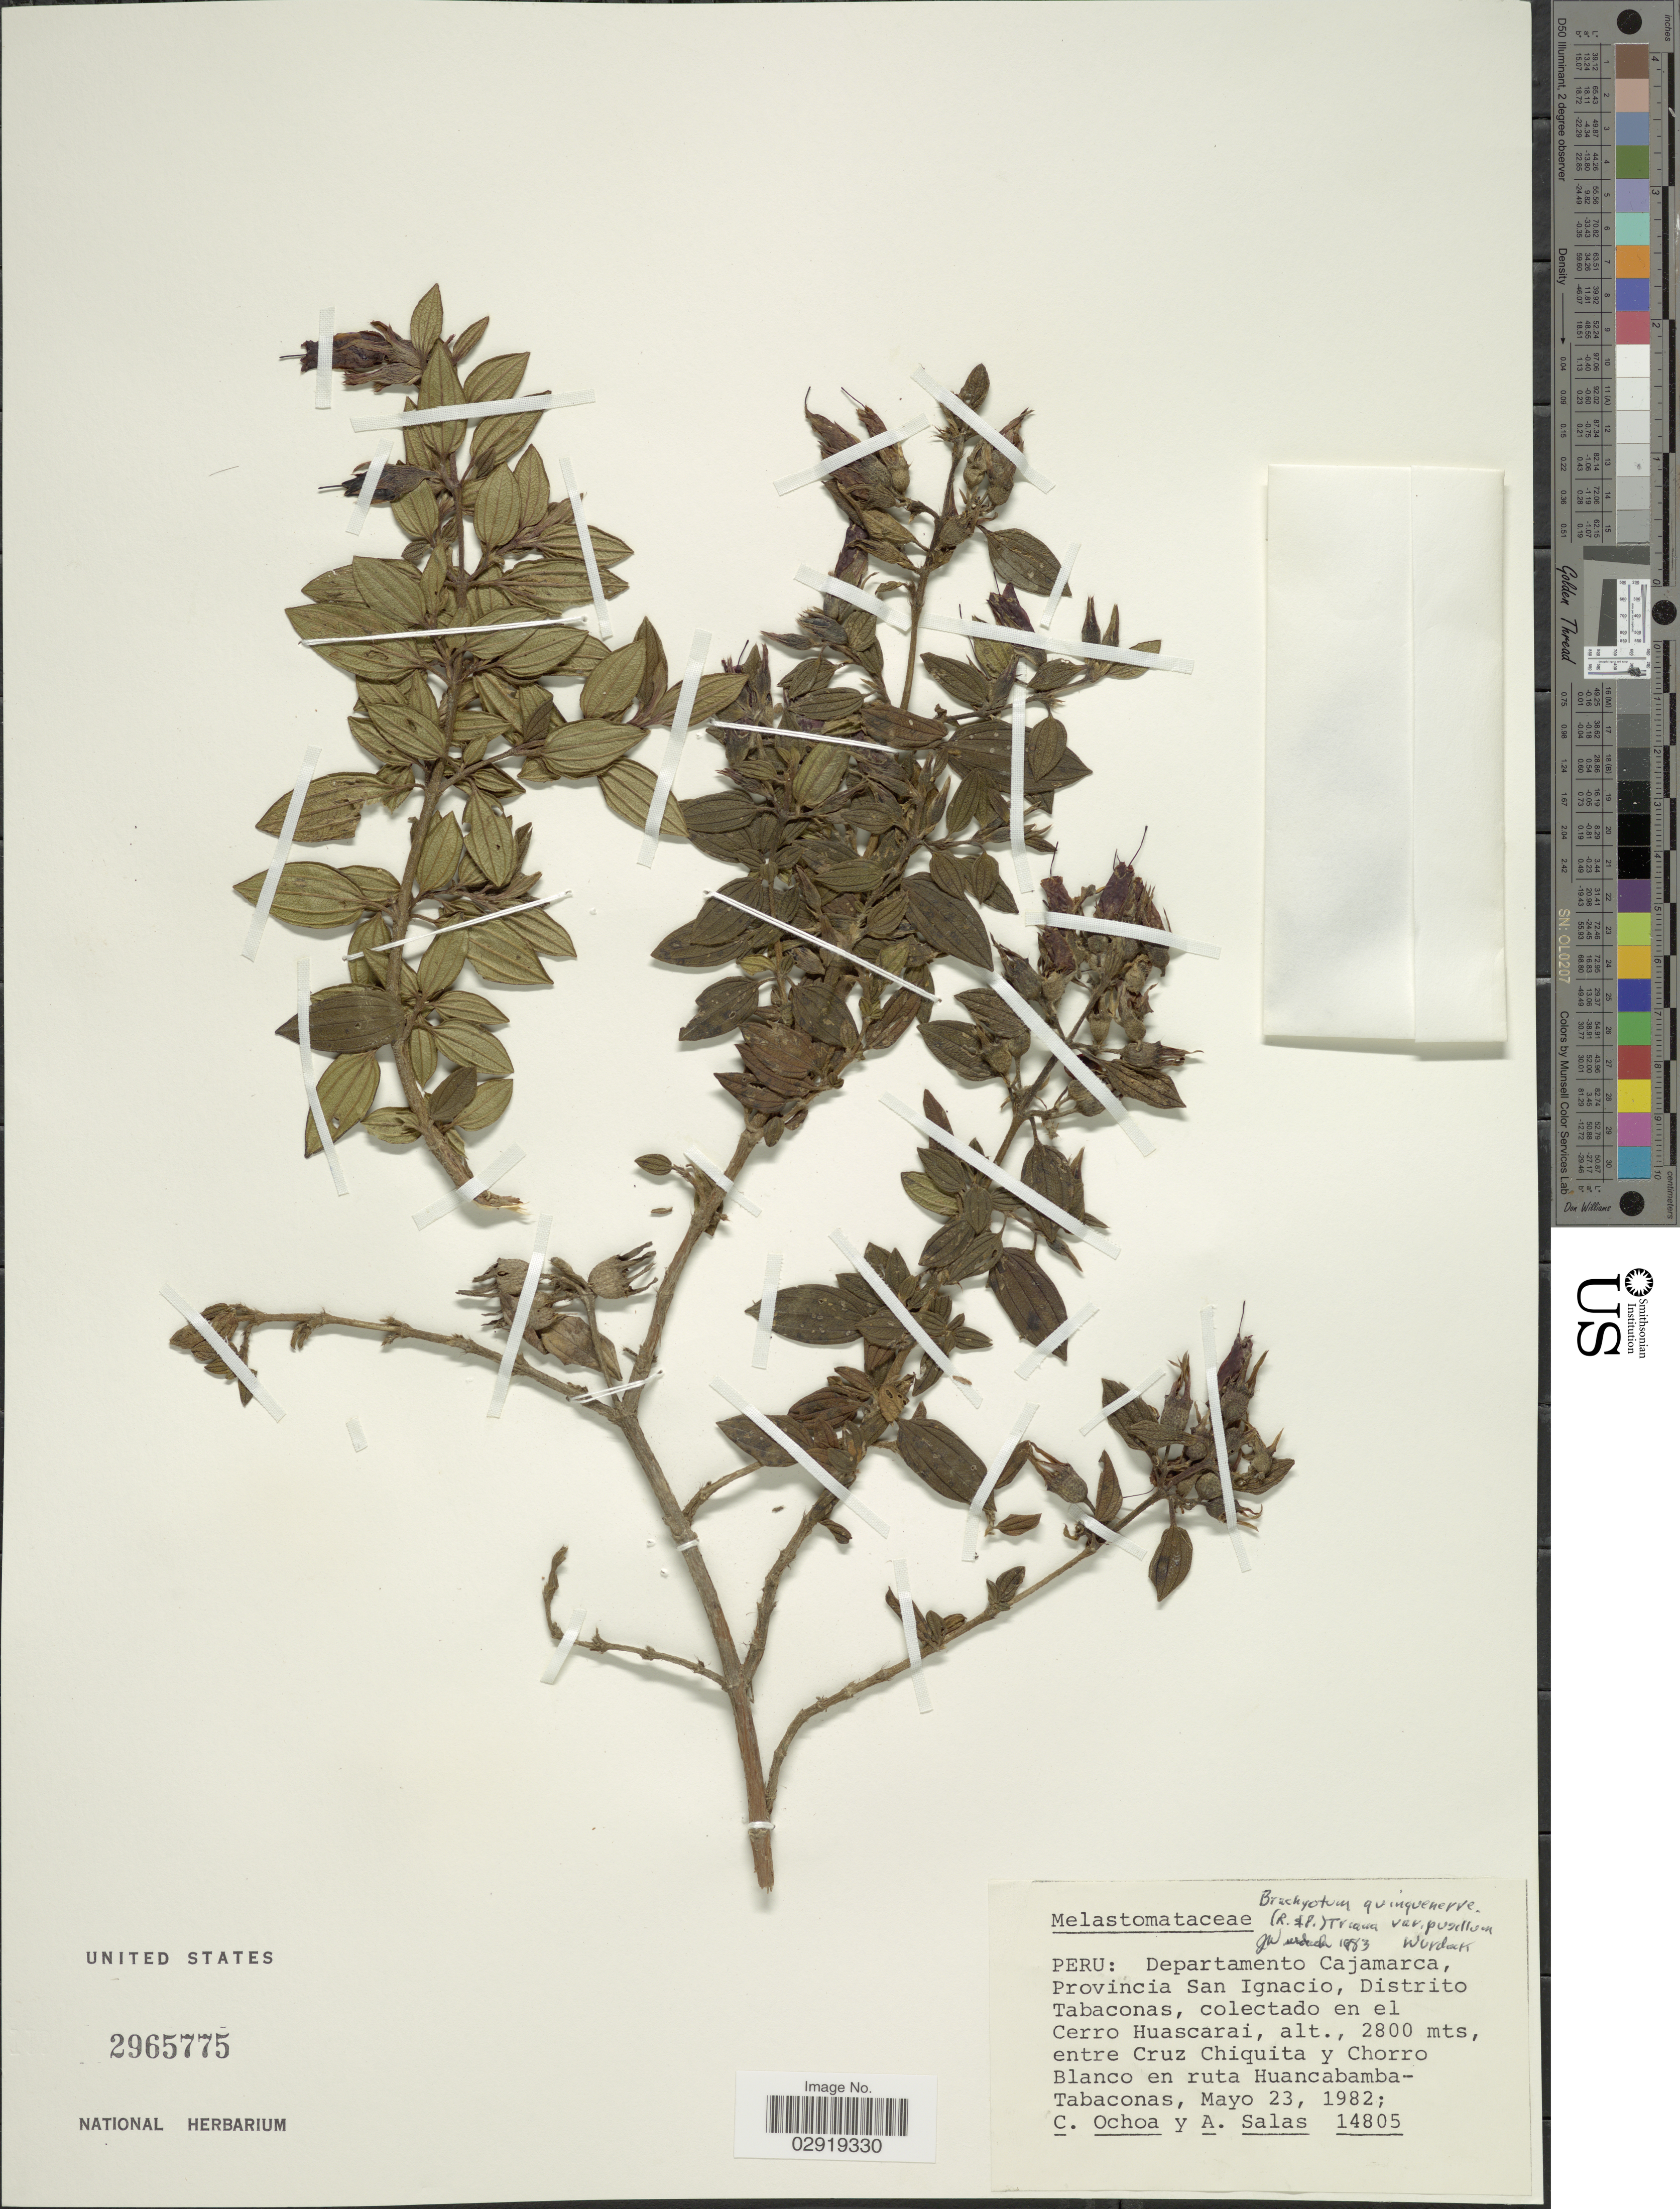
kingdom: Plantae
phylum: Tracheophyta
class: Magnoliopsida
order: Myrtales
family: Melastomataceae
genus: Brachyotum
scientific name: Brachyotum quinquenerve var. pusillum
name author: Wurdack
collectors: C. Ochoa & A. Salas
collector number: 14805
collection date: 1982-05-23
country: Peru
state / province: Cajamarca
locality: Departamento Cajamarca, Provincia San Ignacio, Distrito Tabaconas, en el Cerro Huascarai, entre Cruz Chiquita y Chorro Blanco en ruta Huancabamba-Tabaconas.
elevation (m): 2800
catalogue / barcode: US 2965775